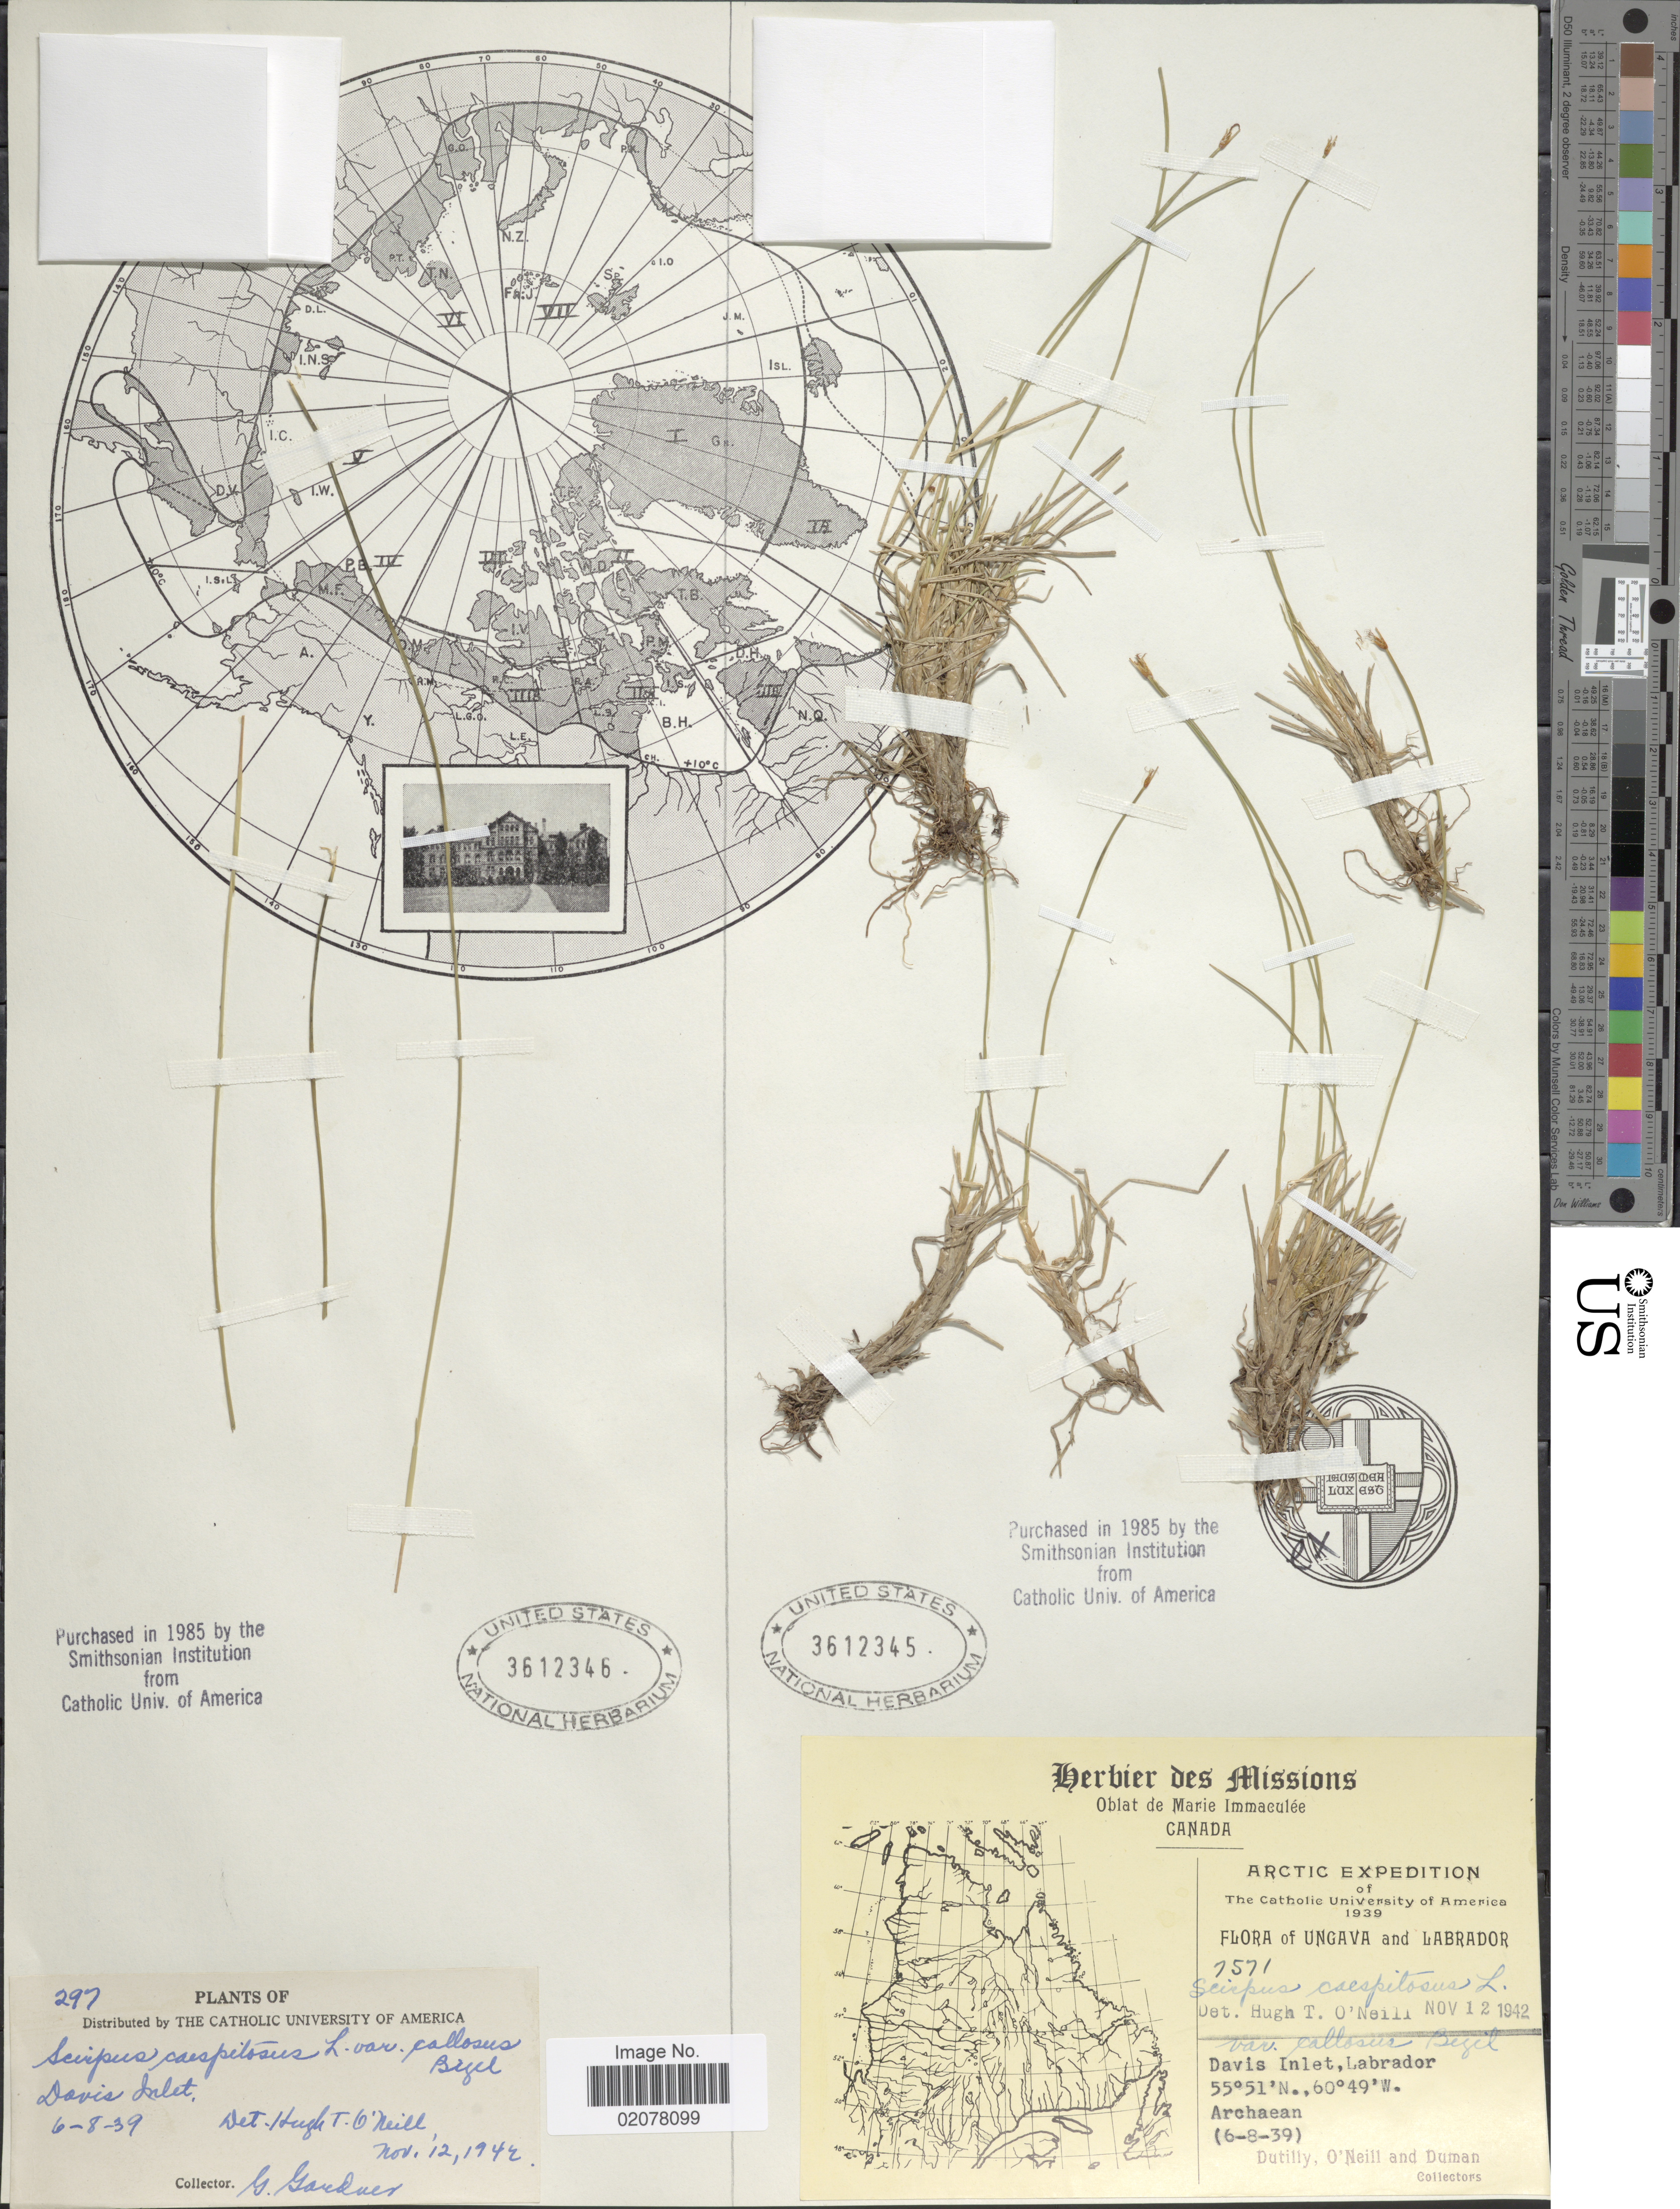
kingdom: Plantae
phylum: Tracheophyta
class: Liliopsida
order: Poales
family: Cyperaceae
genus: Trichophorum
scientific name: Trichophorum cespitosum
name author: (L.) Hartm.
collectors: -. Dutilly, O' Neill & -. Duman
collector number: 7571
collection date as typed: Transcribed d/m/y: 6/8/39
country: Canada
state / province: Newfoundland and Labrador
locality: Ungava and Labrador. Davis Inlet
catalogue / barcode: US 3612345